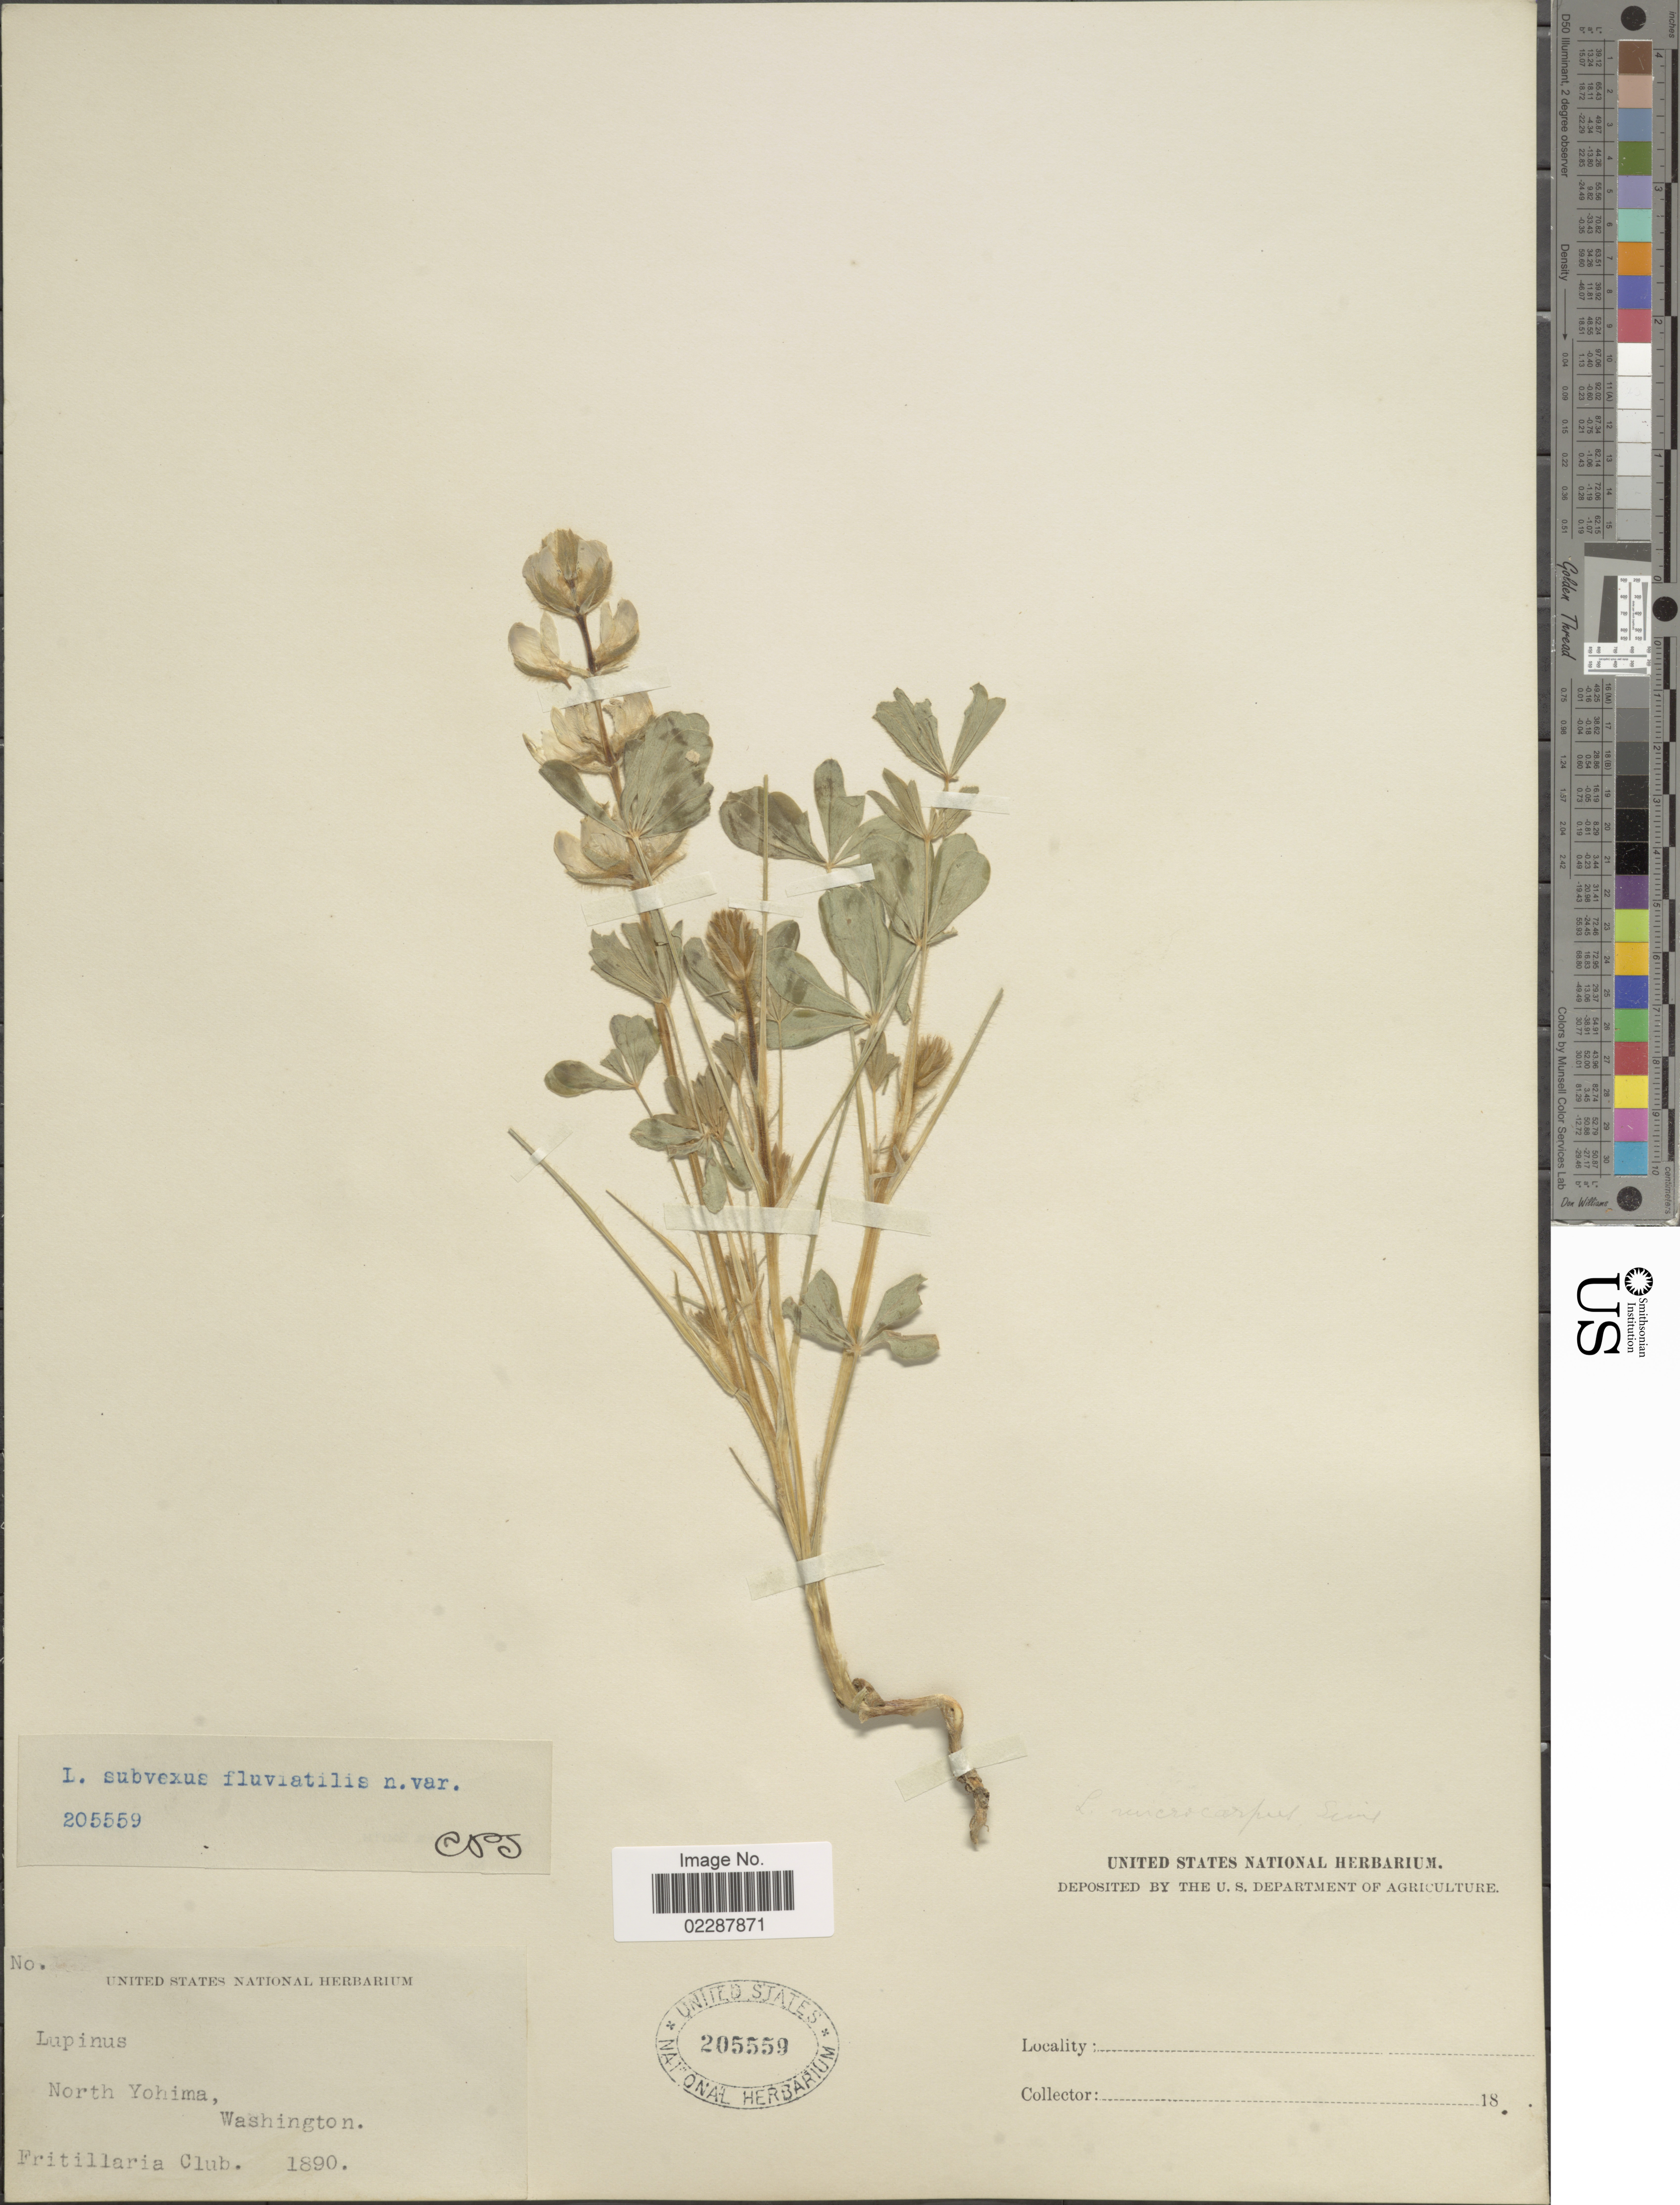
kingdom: Plantae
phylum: Tracheophyta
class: Magnoliopsida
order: Fabales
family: Fabaceae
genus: Lupinus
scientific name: Lupinus subvexus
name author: C.P. Sm.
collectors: N. Yakima Fritillaria Club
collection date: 1890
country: United States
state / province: Washington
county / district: Yakima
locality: North Yakima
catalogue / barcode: US 205559